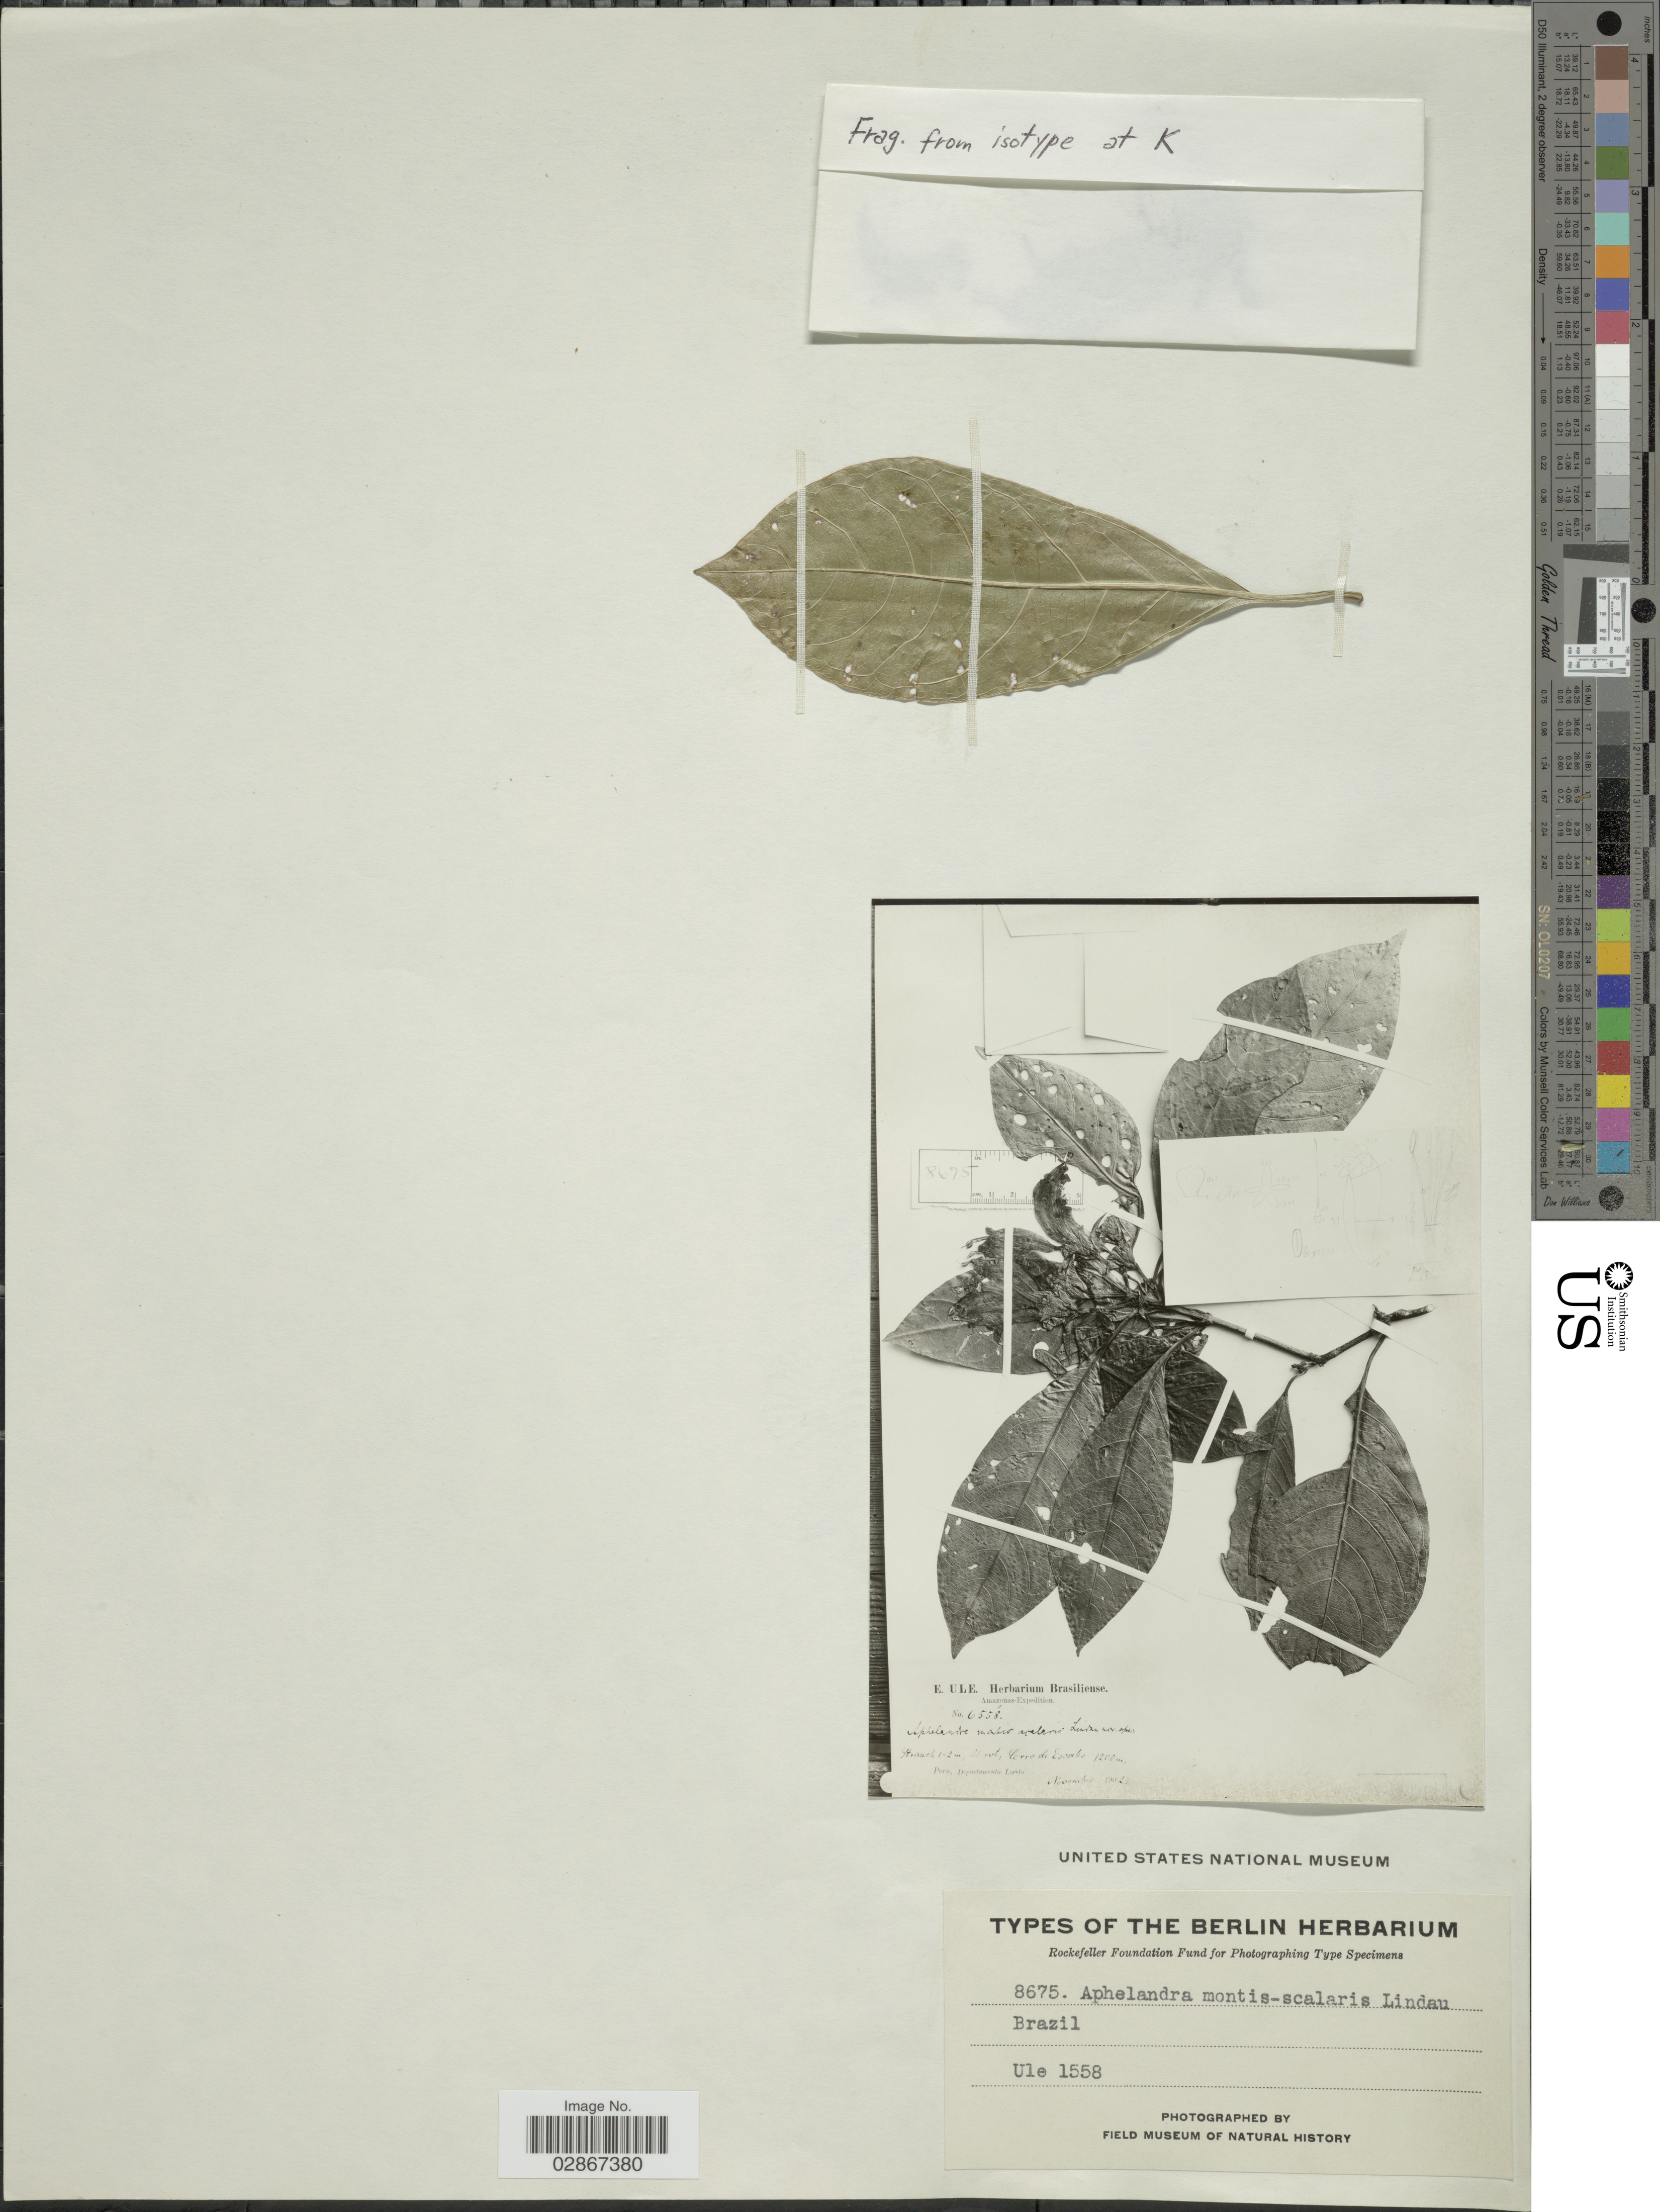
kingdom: Plantae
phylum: Tracheophyta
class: Magnoliopsida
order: Lamiales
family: Acanthaceae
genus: Aphelandra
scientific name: Aphelandra montis-scalaris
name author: Lindau ex Pilg.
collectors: E. H. Ule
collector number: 1558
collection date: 1902-11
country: Peru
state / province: Loreto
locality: Cerro de Escaba. Departamento Loreto.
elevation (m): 1200